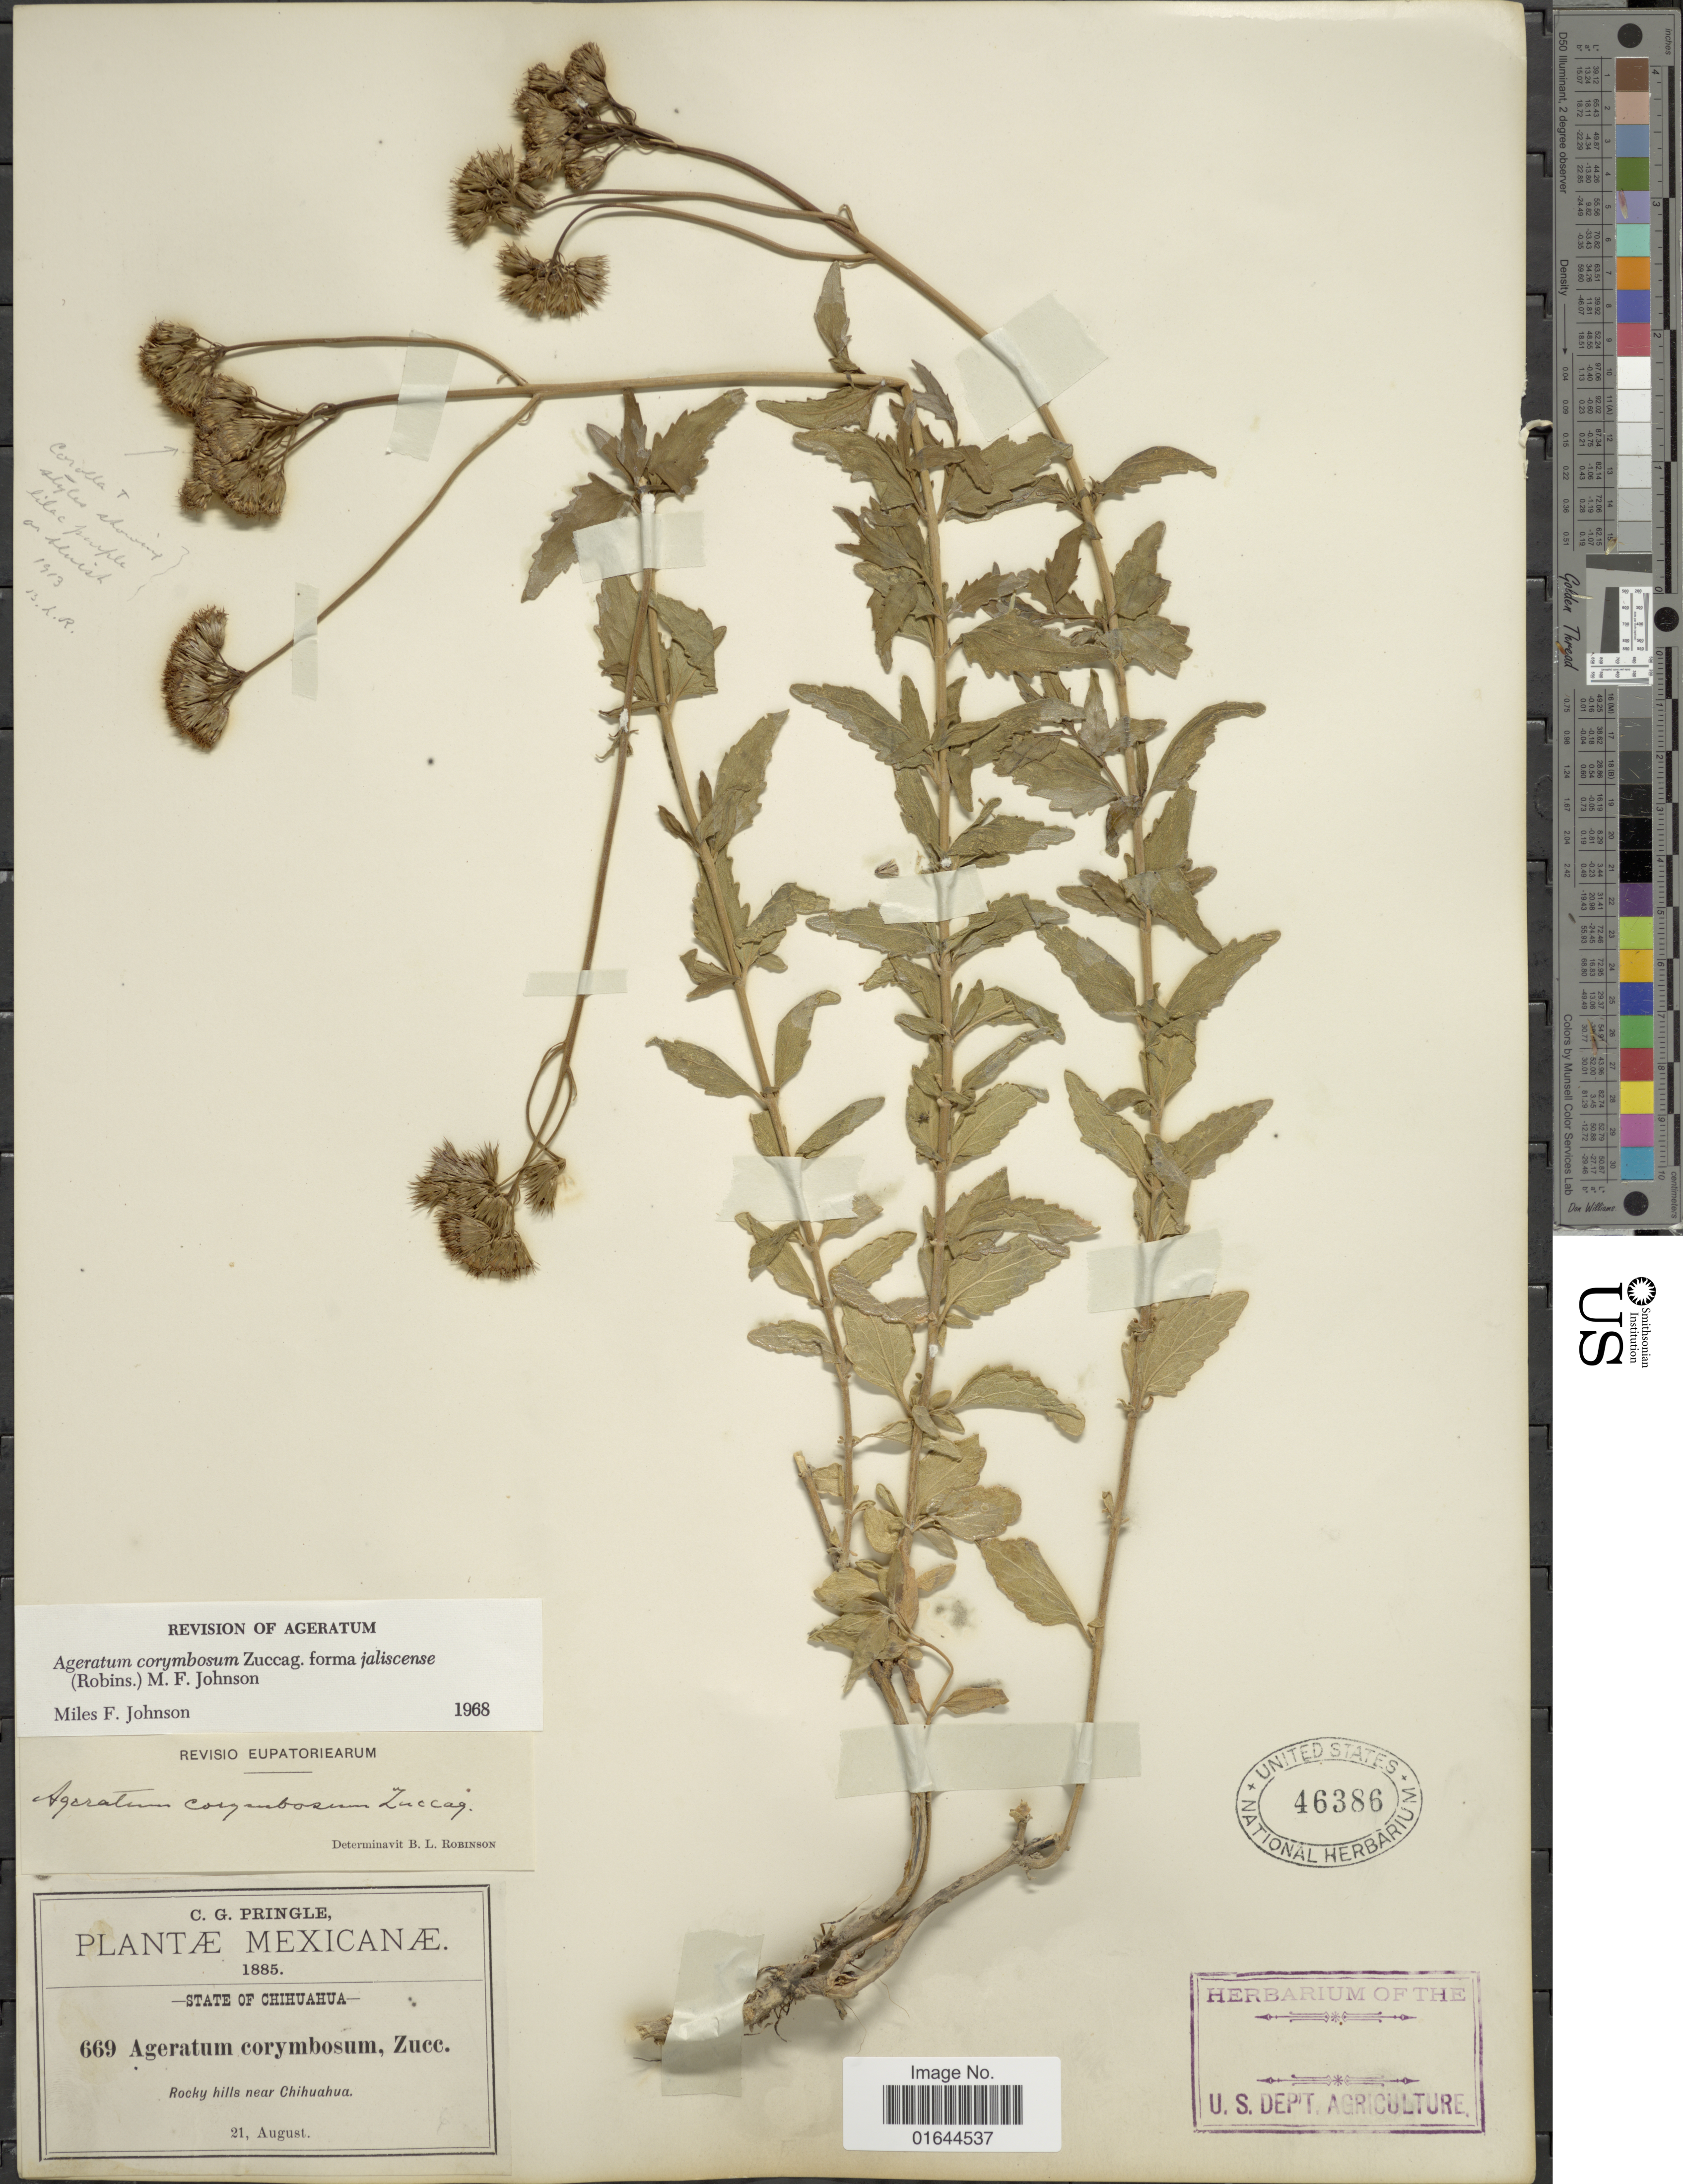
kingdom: Plantae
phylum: Tracheophyta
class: Magnoliopsida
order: Asterales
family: Asteraceae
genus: Ageratum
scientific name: Ageratum corymbosum f. jaliscense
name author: (B.L. Rob.) M.F. Johnson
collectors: C. G. Pringle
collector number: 669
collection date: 1885-08-21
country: Mexico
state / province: Chihuahua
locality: Mexicanae. State of Chihuahua, Rocky Hills near Chihuahua.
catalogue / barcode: US 46386